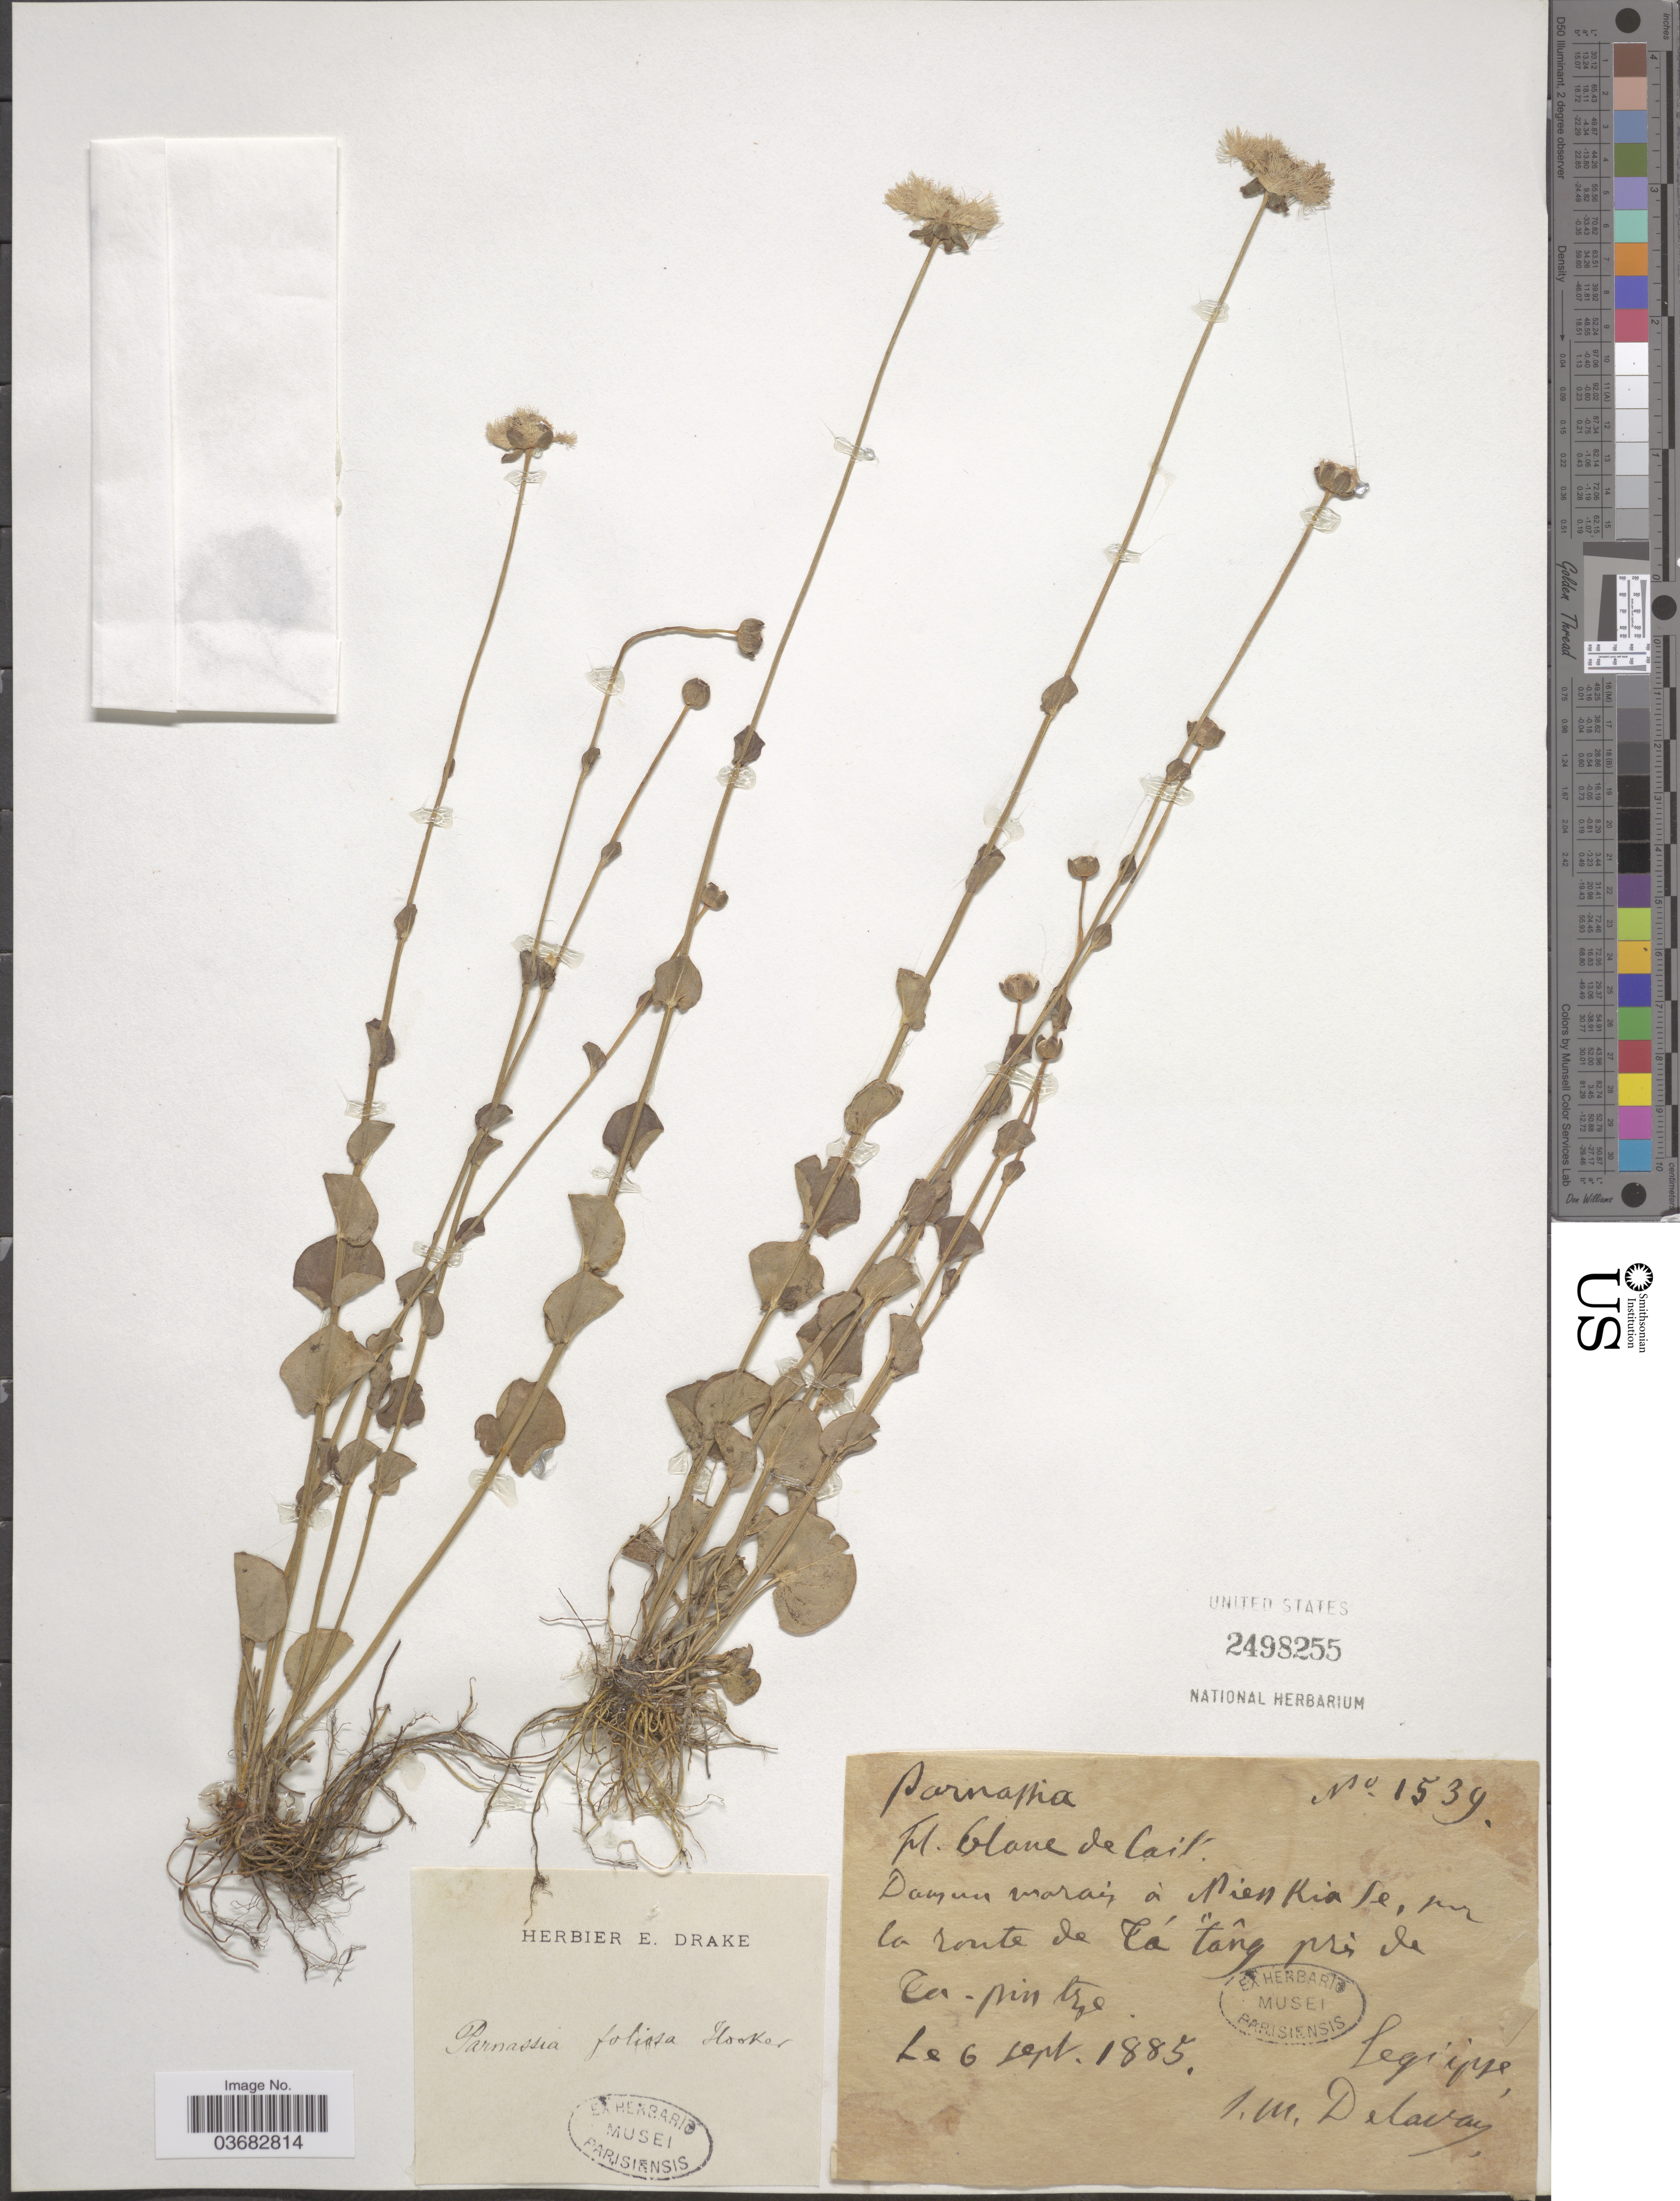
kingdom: Plantae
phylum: Tracheophyta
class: Magnoliopsida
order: Celastrales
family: Parnassiaceae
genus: Parnassia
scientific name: Parnassia foliosa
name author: Hook. f. & Thomson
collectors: J. Delavay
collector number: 1539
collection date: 1885-09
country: China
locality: Damun marais à Pien Kia Se, sur la route de Tá tâng près de Ta-pin tze.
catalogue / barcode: US 2498255